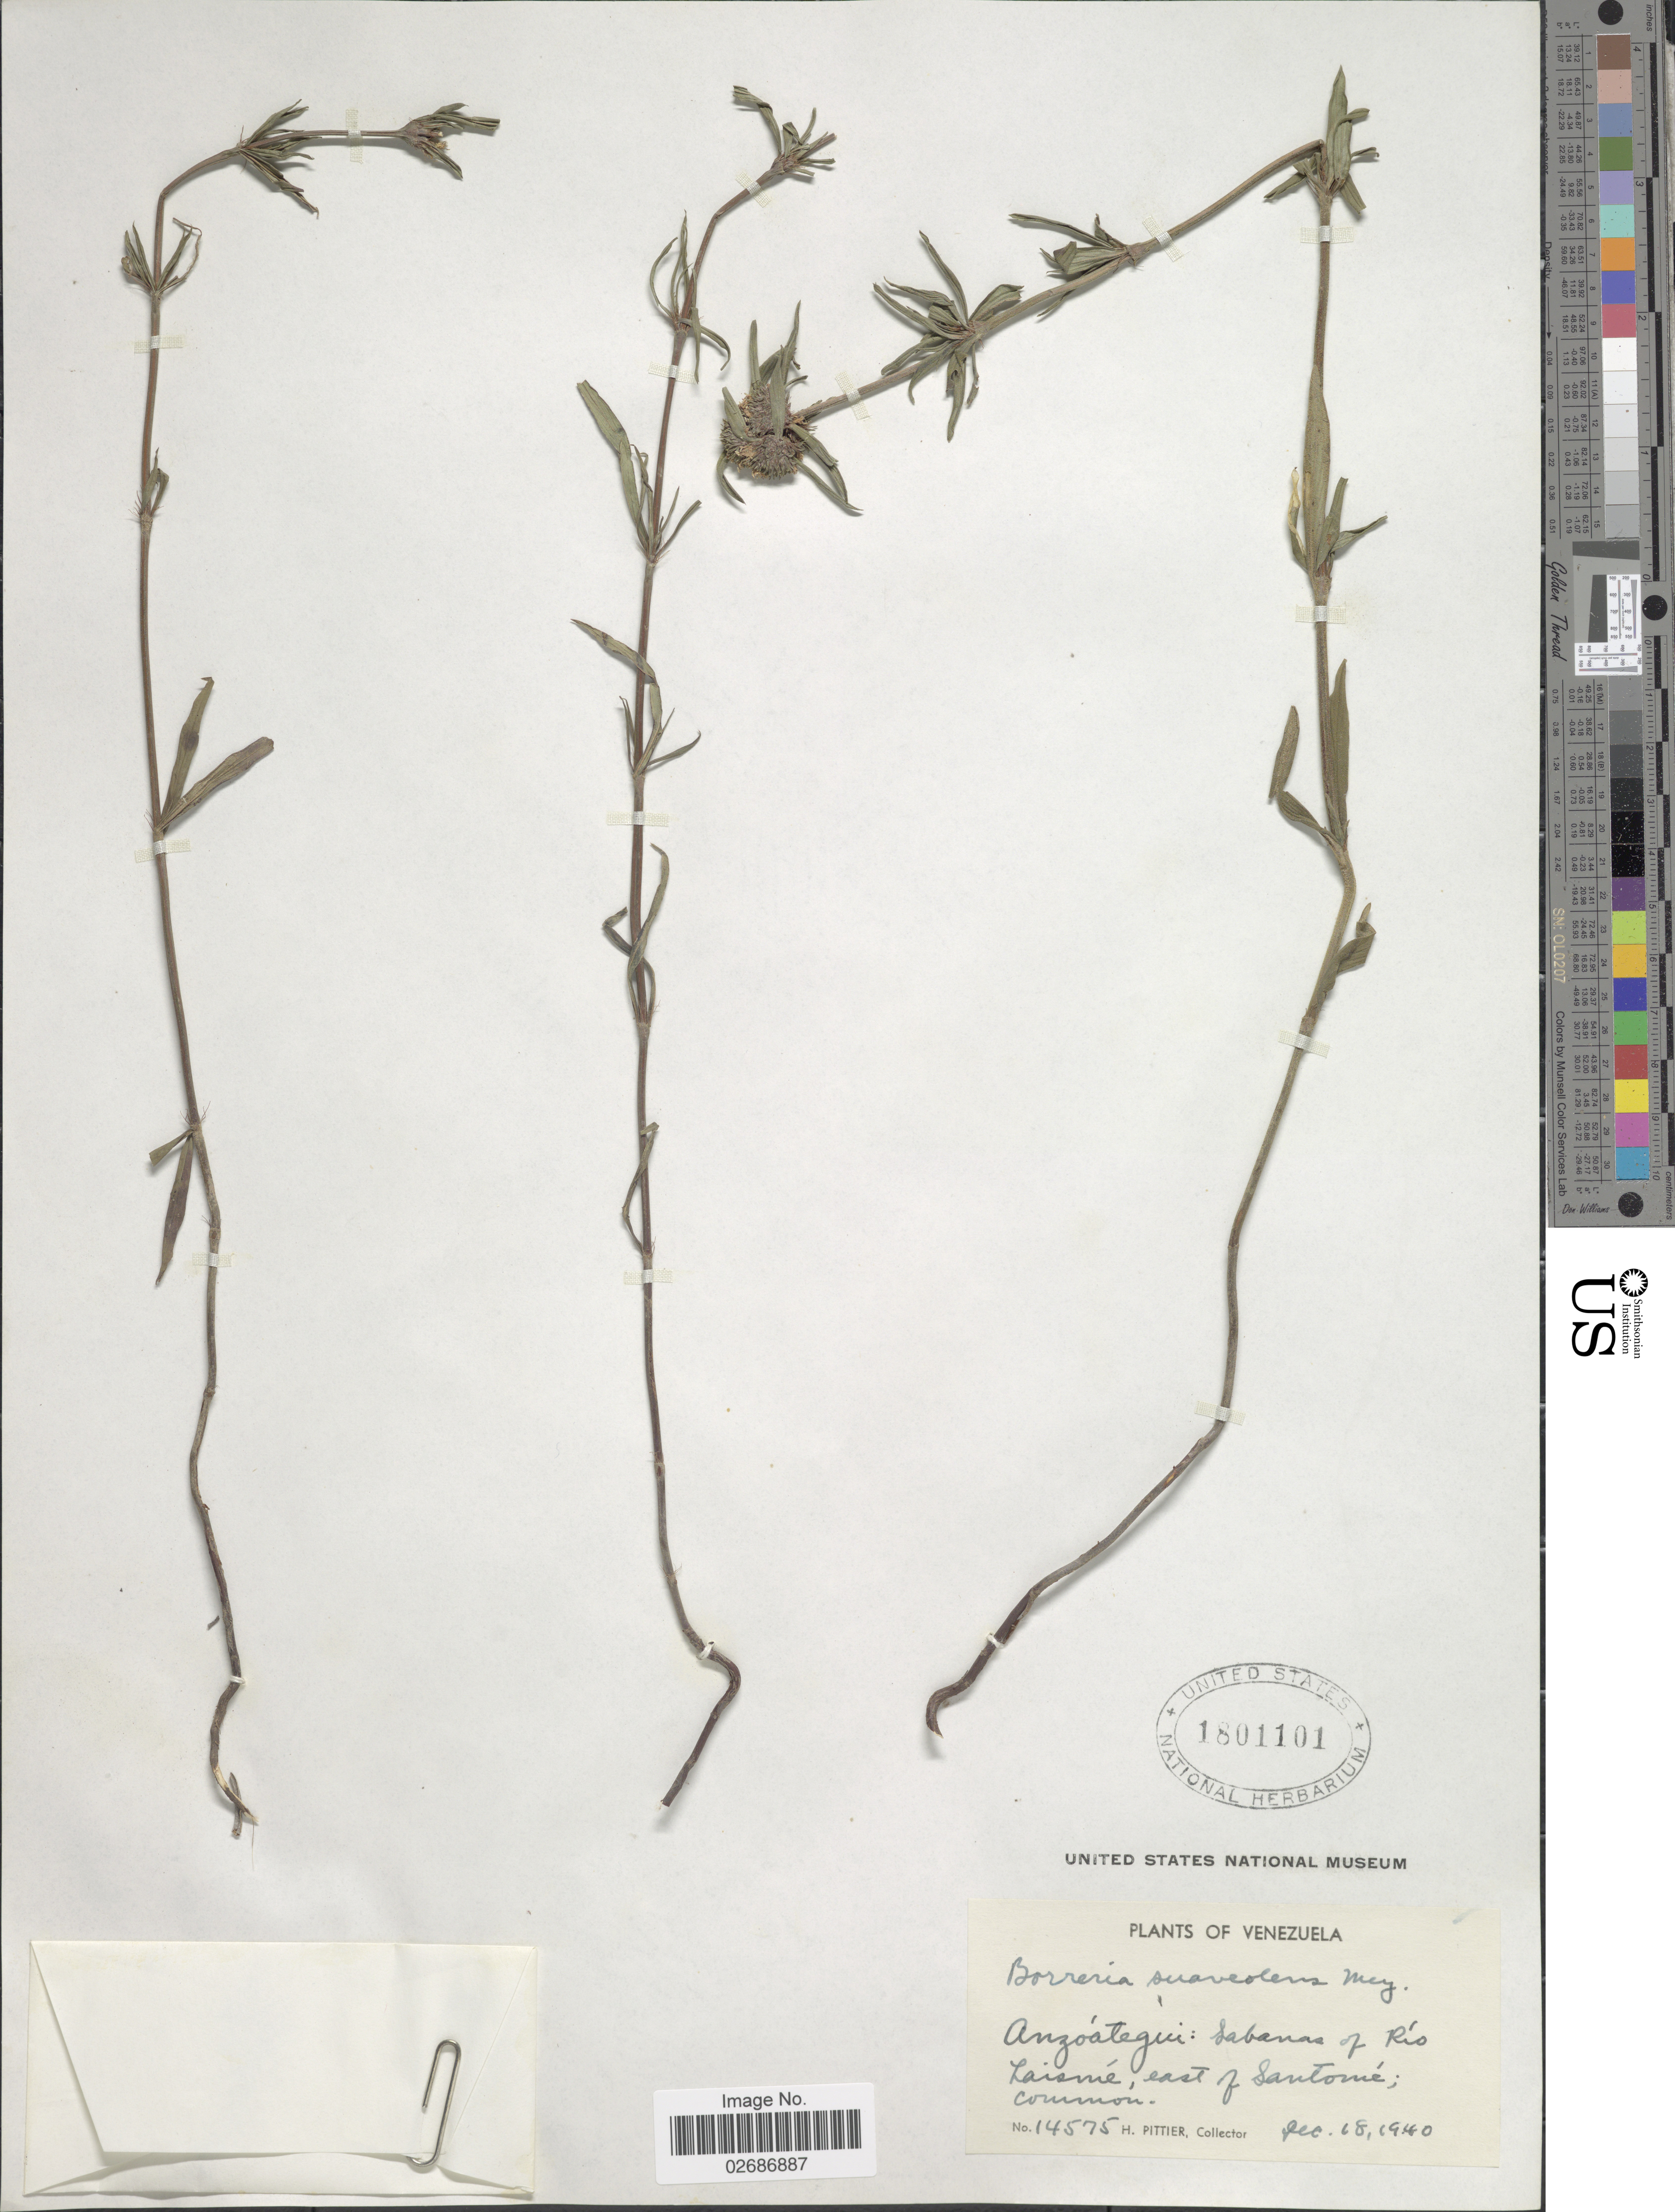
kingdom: Plantae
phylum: Tracheophyta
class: Magnoliopsida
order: Gentianales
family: Rubiaceae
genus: Borreria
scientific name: Borreria suaveolens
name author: G. Mey.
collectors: H. F. Pittier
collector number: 14575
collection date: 1940-12-18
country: Venezuela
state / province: Anzoategui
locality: Sabanas of Rio Laisme, east of Santome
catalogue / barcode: US 1801101